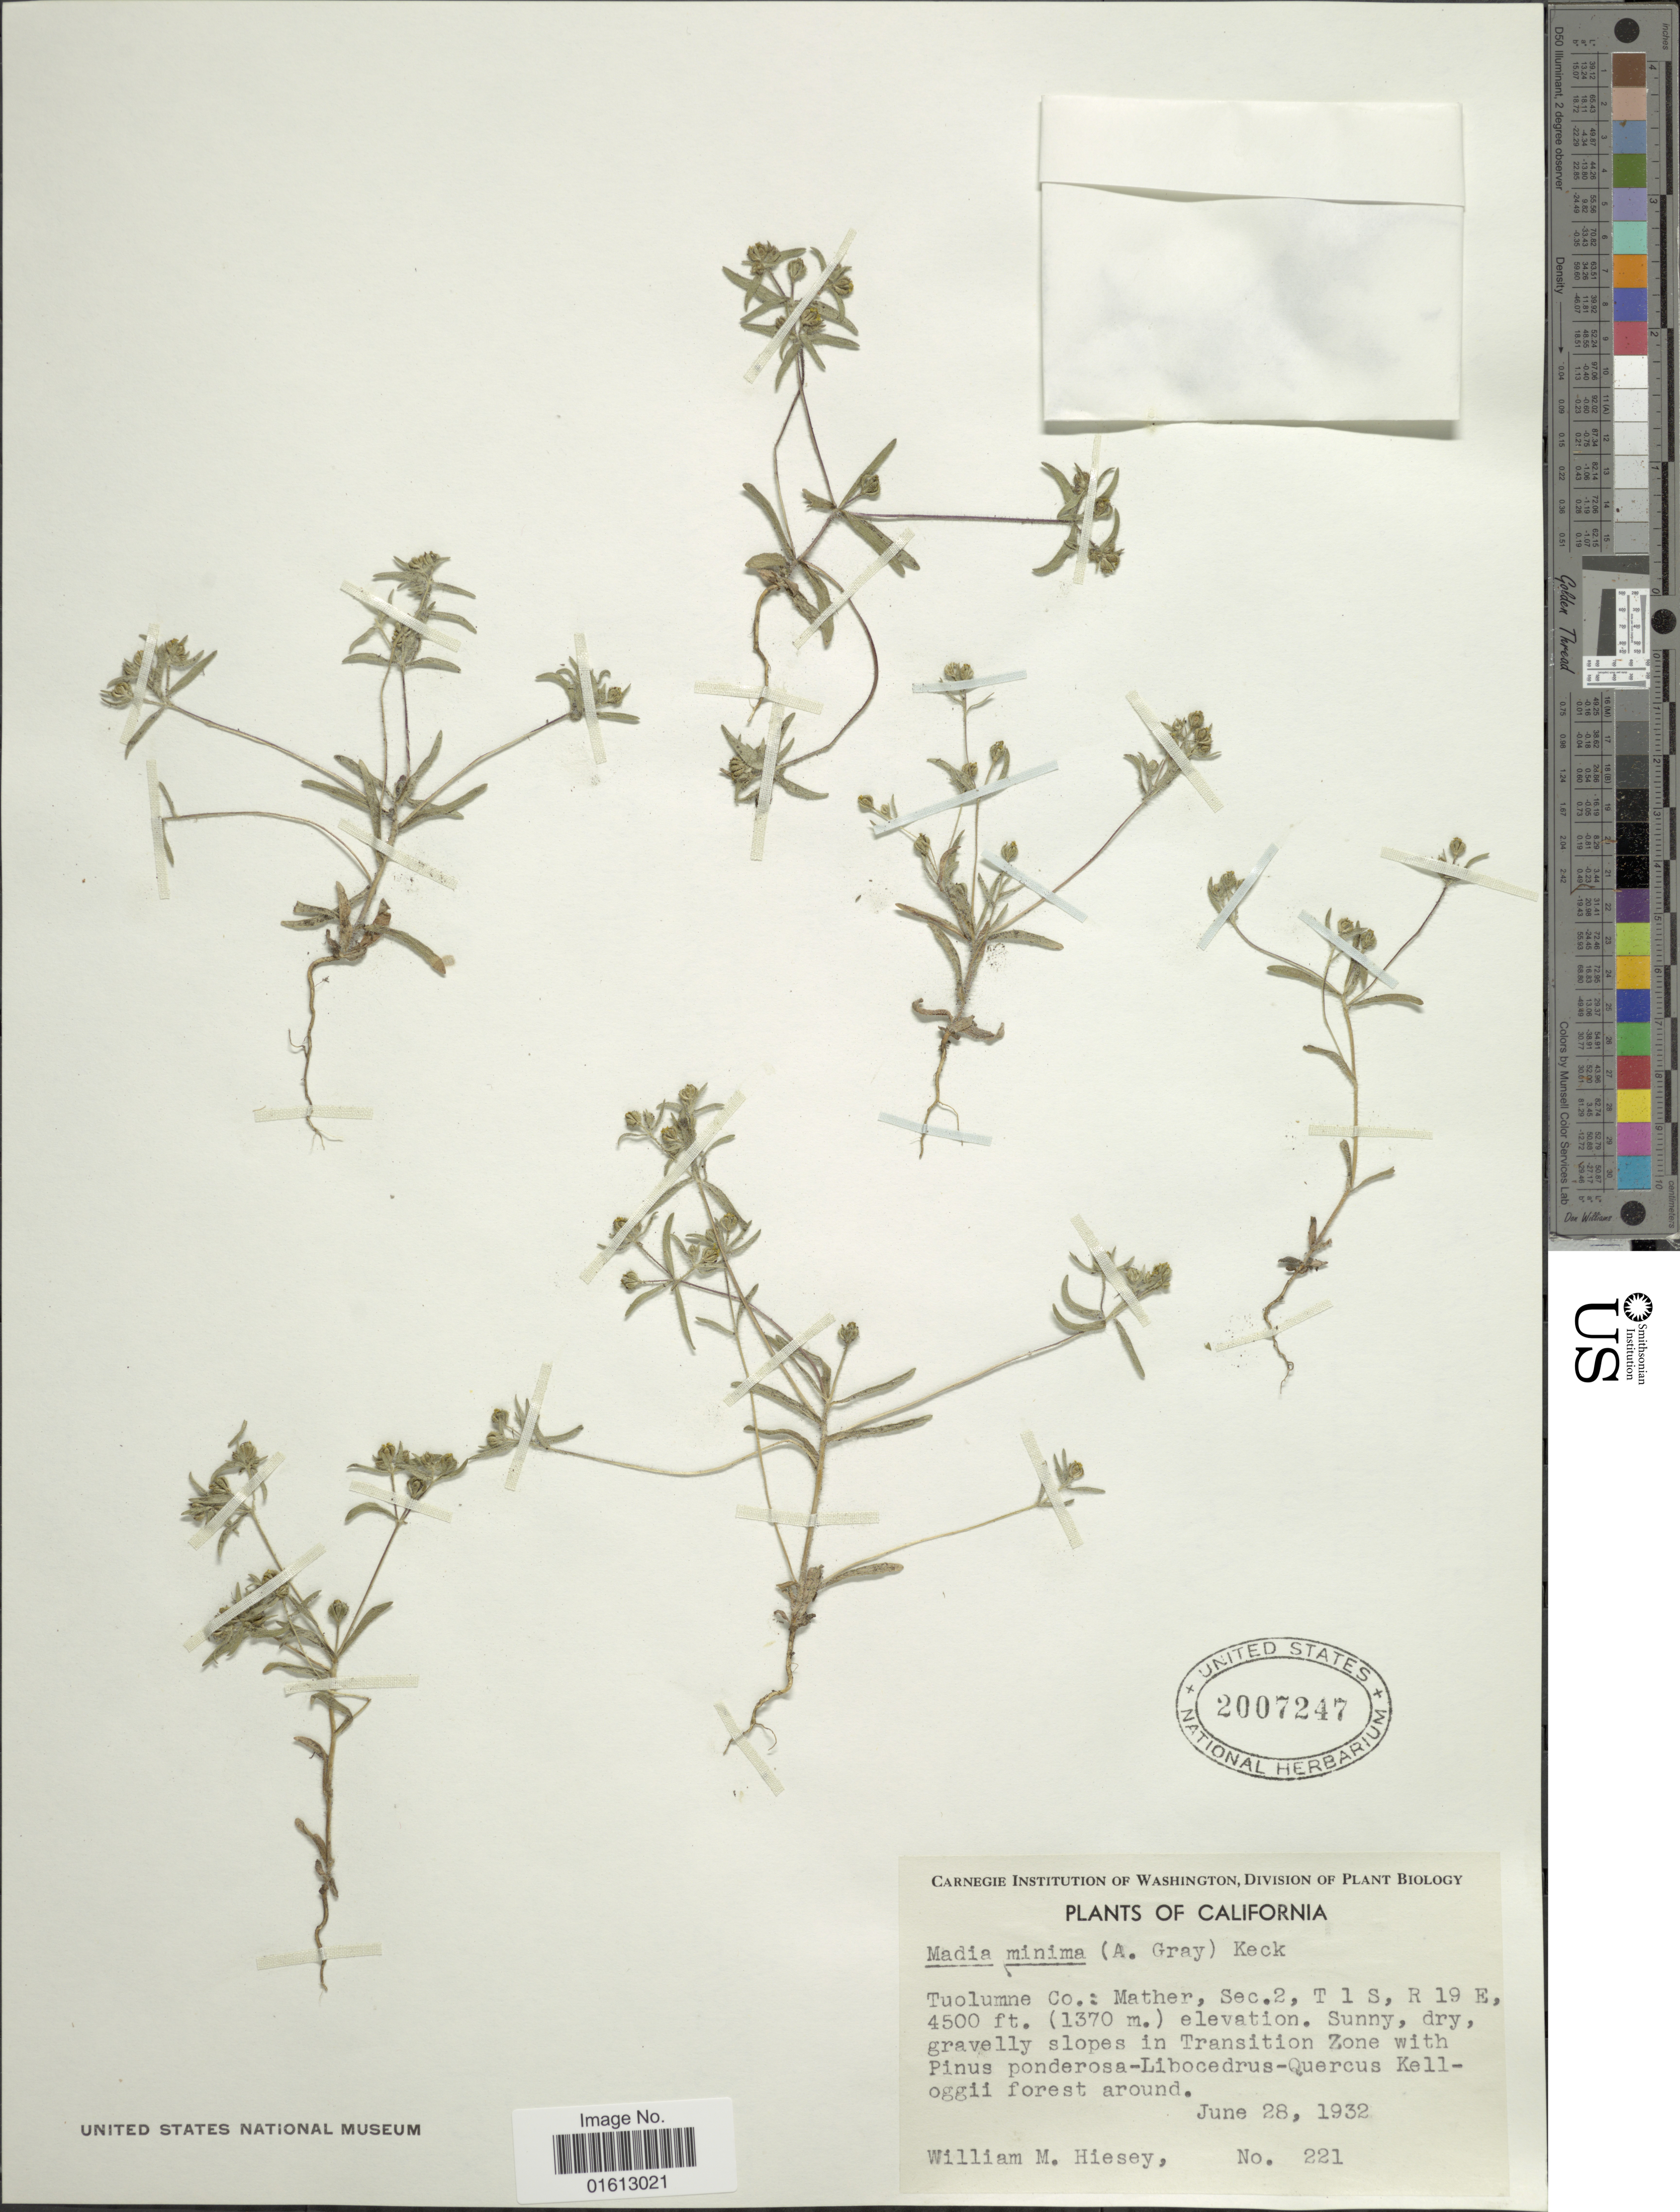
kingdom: Plantae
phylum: Tracheophyta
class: Magnoliopsida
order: Asterales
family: Asteraceae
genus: Madia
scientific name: Madia minima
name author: (A. Gray) D.D. Keck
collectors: W. Hiesey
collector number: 221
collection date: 1932-06-28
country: United States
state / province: California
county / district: Tuolumne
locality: California, Tuolumne Co.: Mather, Sec. 2, T 1 S, R 19 E.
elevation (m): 1372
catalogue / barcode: US 2007247